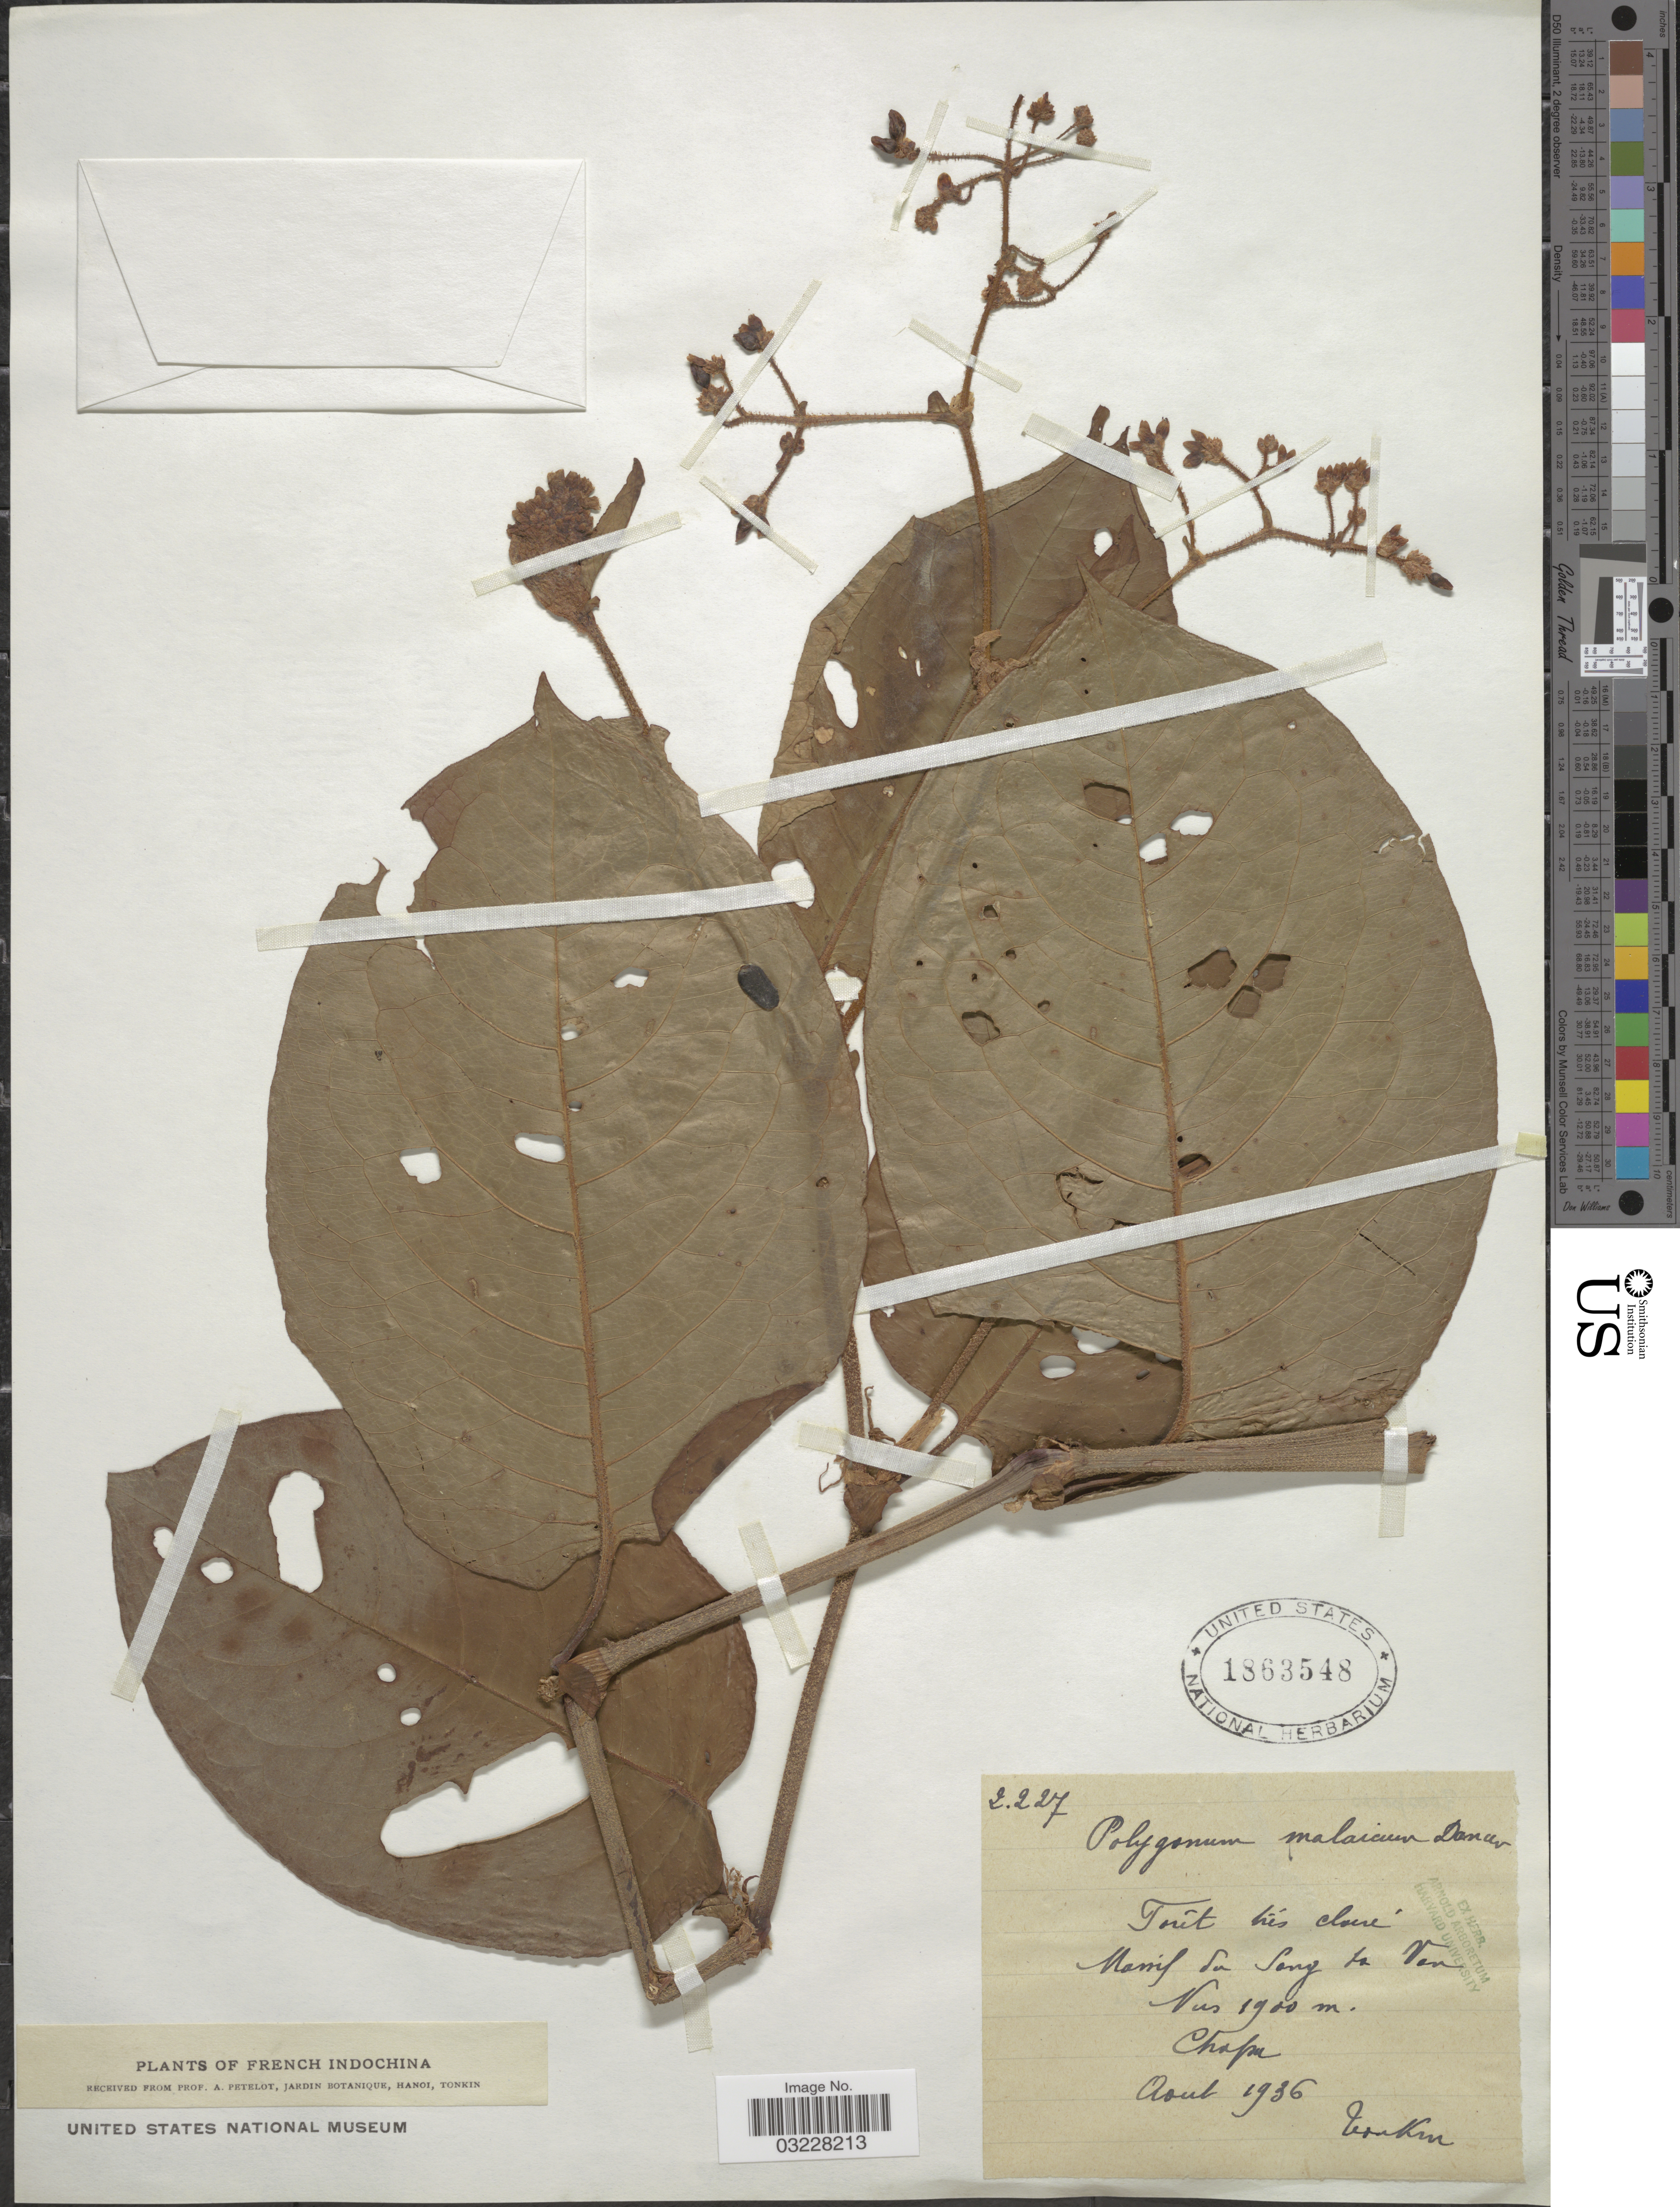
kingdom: Plantae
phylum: Tracheophyta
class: Magnoliopsida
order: Caryophyllales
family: Polygonaceae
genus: Polygonum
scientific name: Polygonum chinense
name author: L.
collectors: P. A. Pételot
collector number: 2227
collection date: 1936-08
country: Vietnam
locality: French Indochina. Massif du Song [interpreted] da [interpreted] Ven [interpreted]. Chapa.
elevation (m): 1900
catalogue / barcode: US 1863548